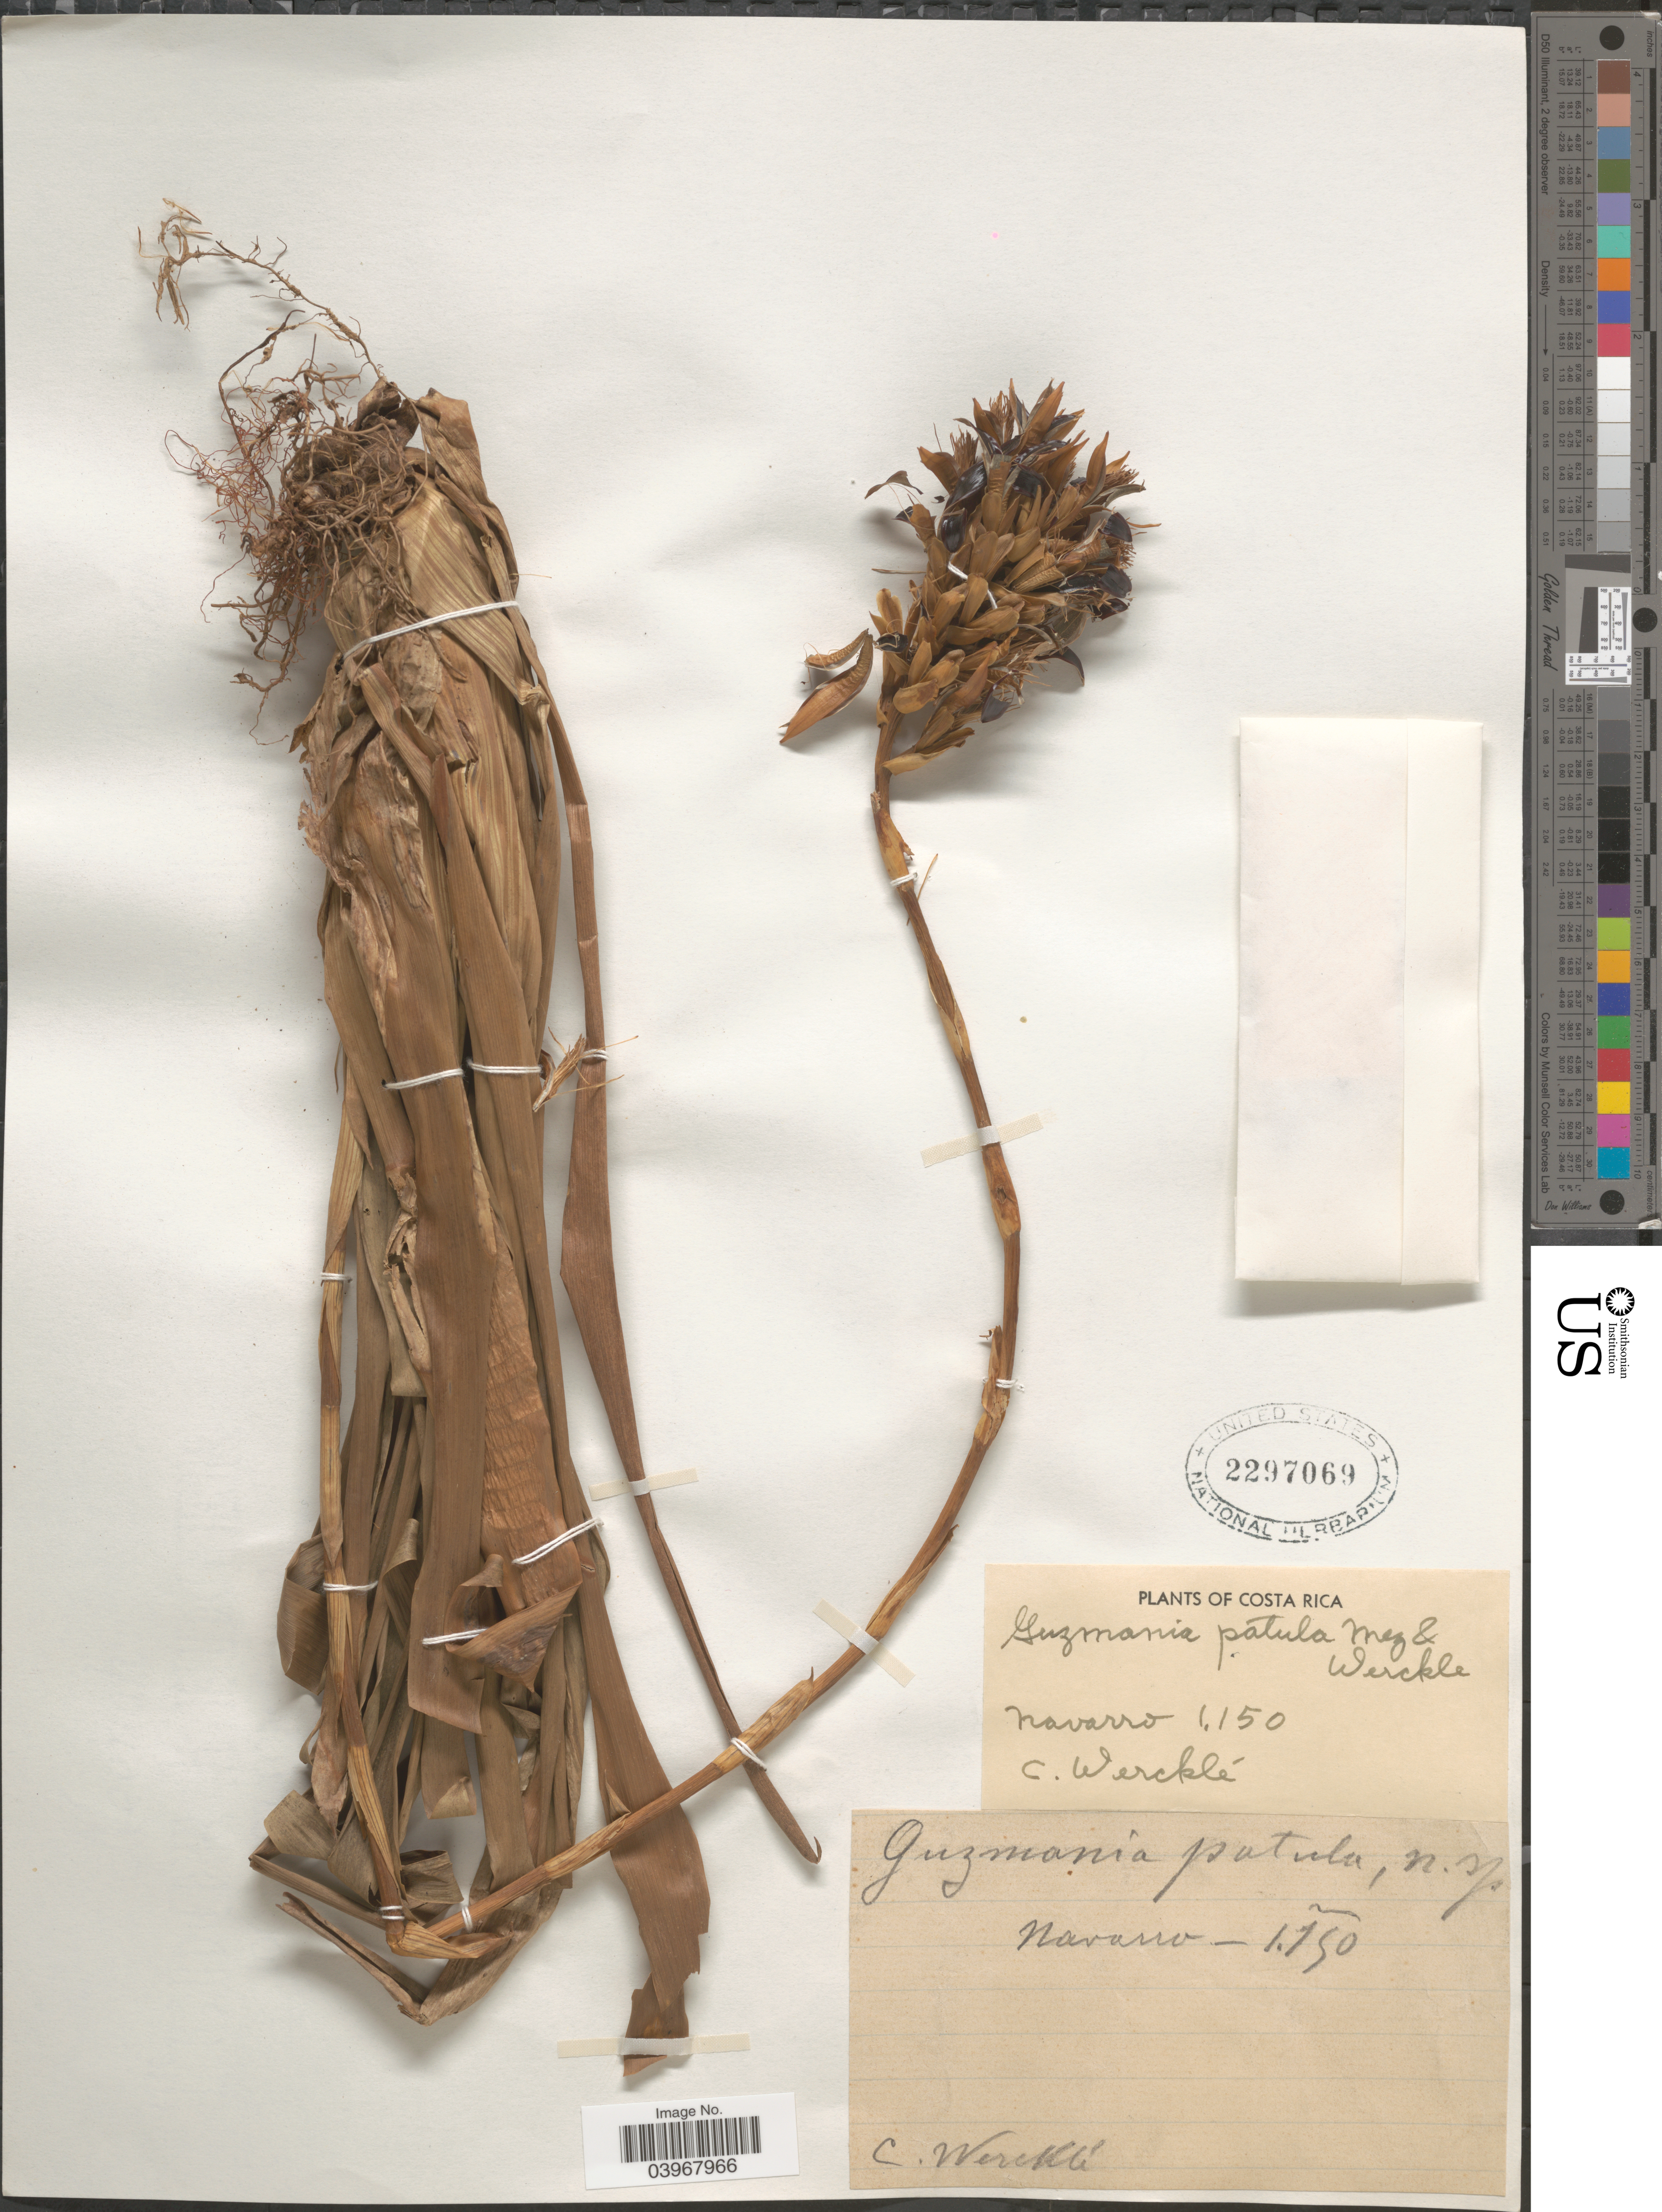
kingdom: Plantae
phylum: Tracheophyta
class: Liliopsida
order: Poales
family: Bromeliaceae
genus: Guzmania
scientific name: Guzmania patula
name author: Mez & Wercklé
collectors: C. Wercklé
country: Costa Rica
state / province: Cartago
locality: Navarro.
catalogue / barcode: US 2297069